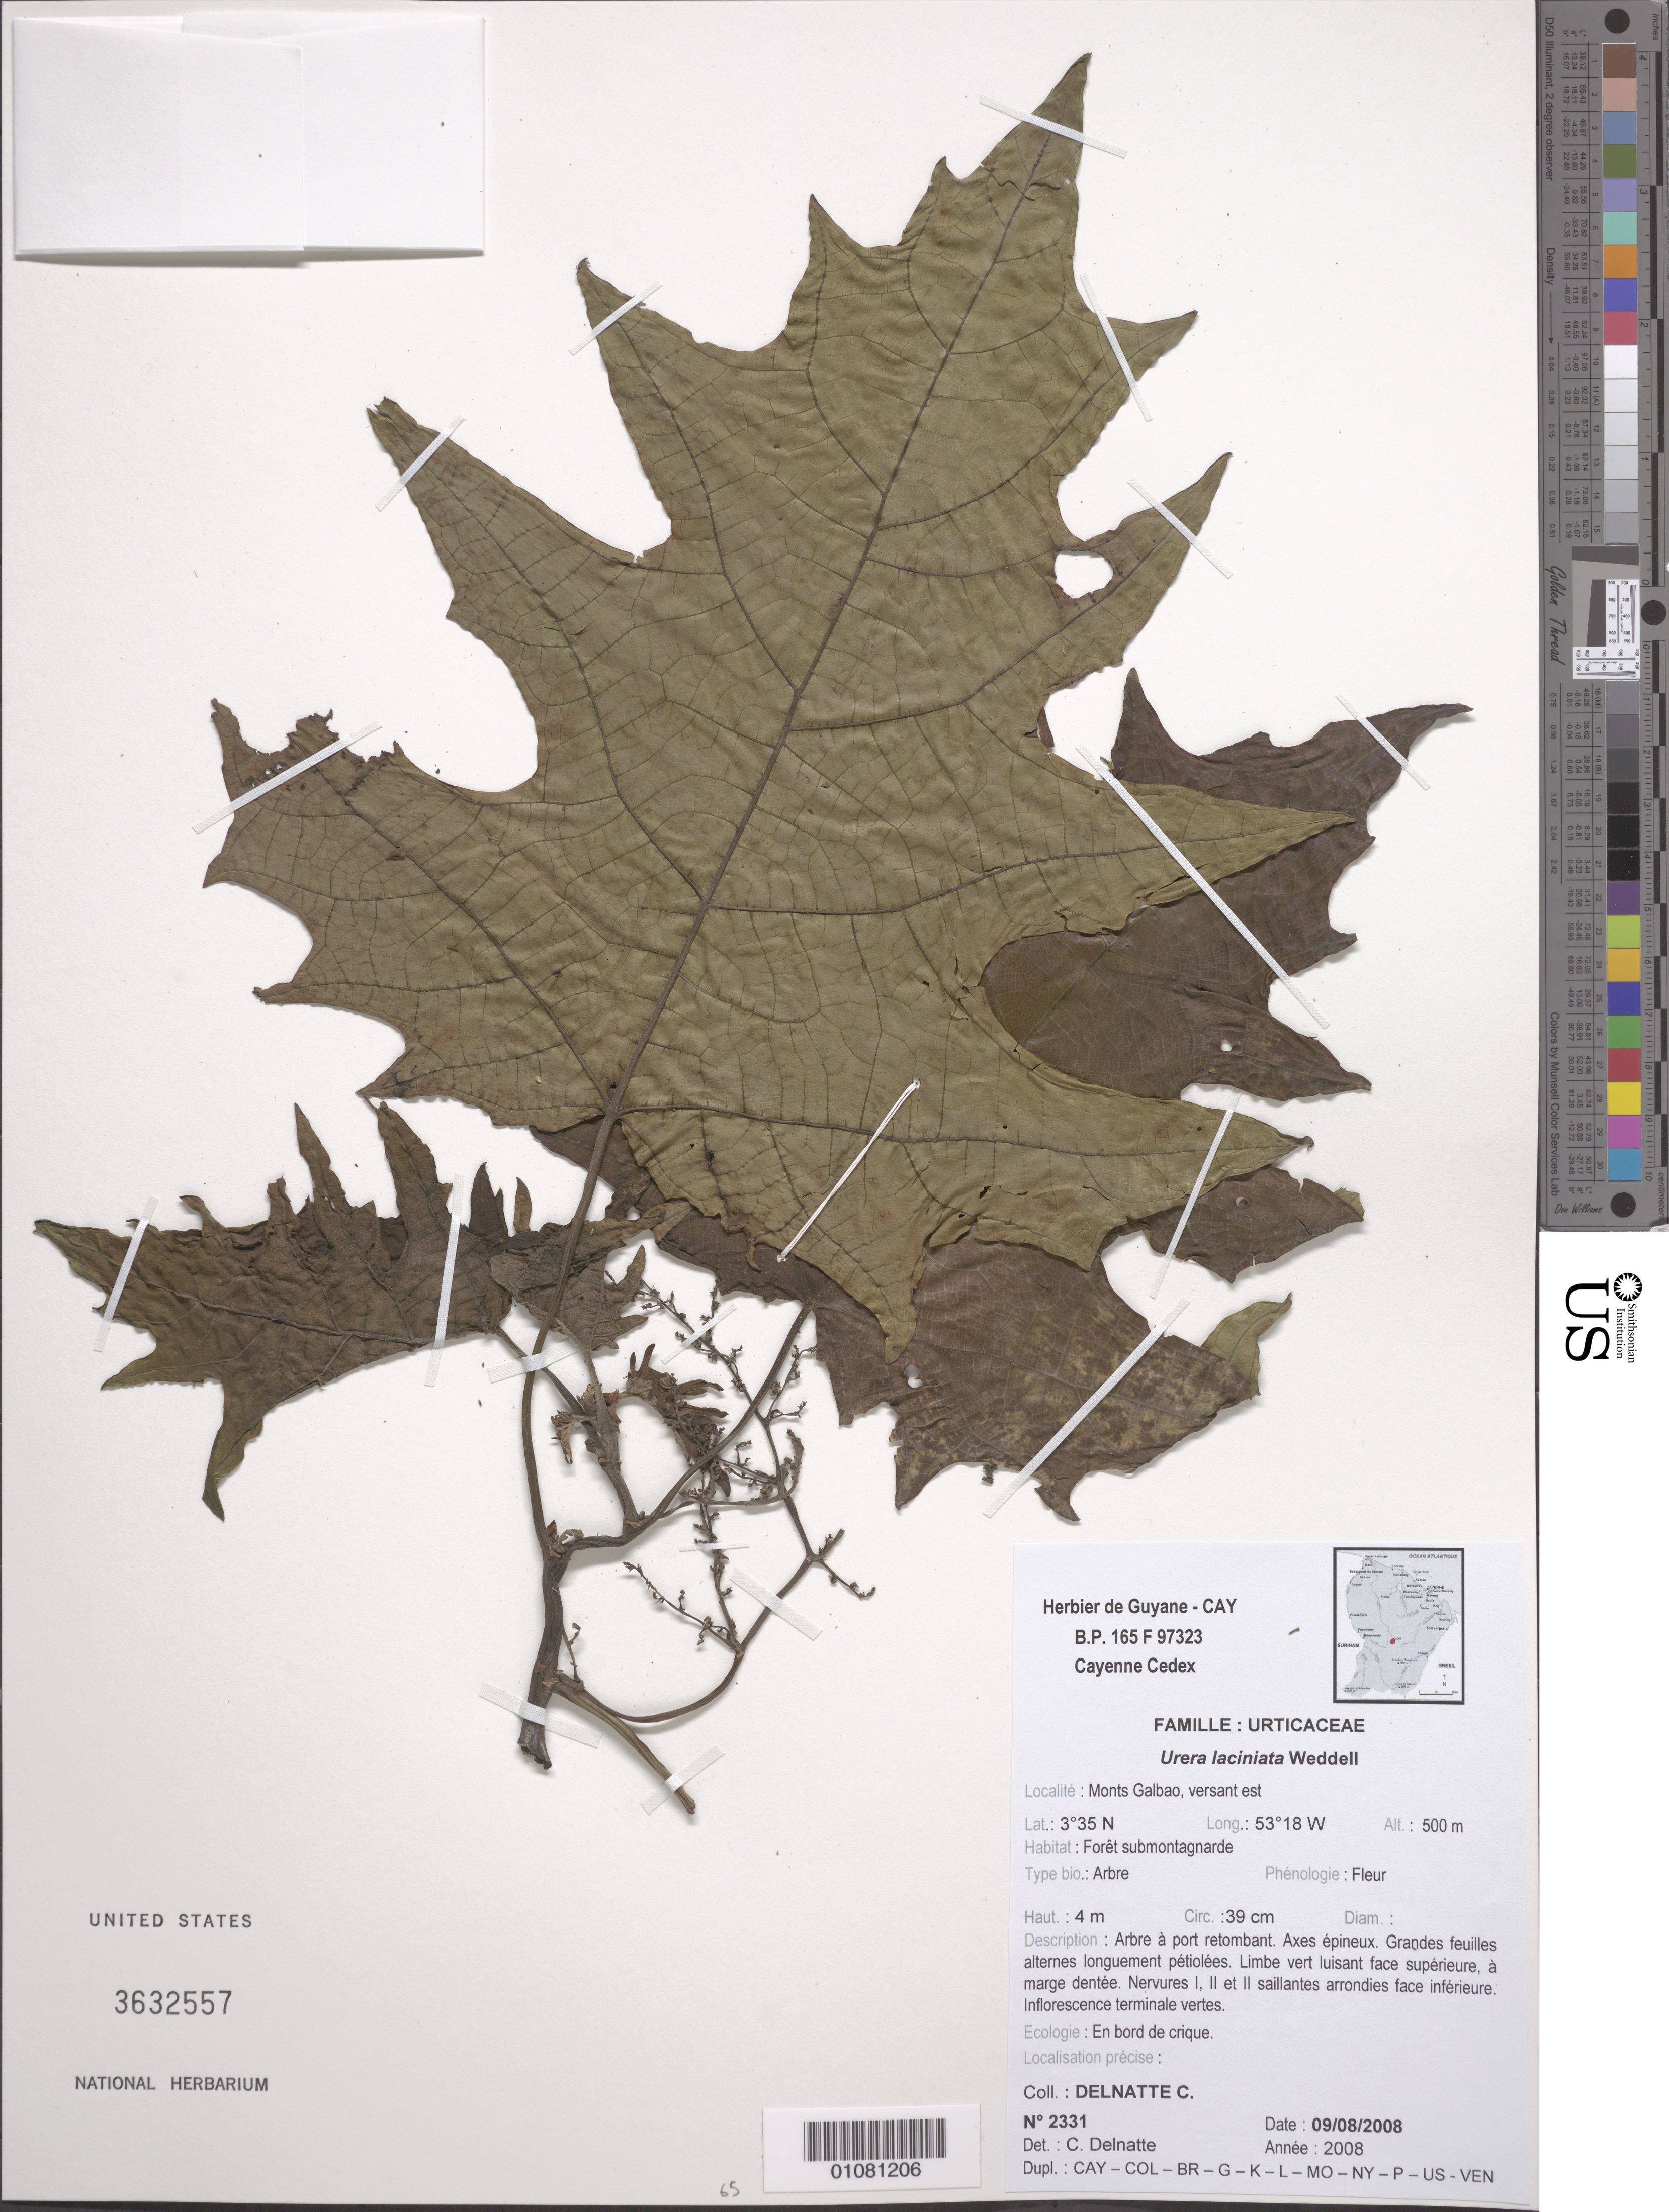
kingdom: Plantae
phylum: Tracheophyta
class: Magnoliopsida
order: Rosales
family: Urticaceae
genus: Urera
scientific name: Urera laciniata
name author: (Gaudich.) Wedd.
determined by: Delnatte, C.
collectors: C. Delnatte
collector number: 2331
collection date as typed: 9-Aug-08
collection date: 2008-08-09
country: French Guiana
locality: Monts Galbao, versant est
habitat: Foret submontagnarde. En bord de crique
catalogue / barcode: US 3632557